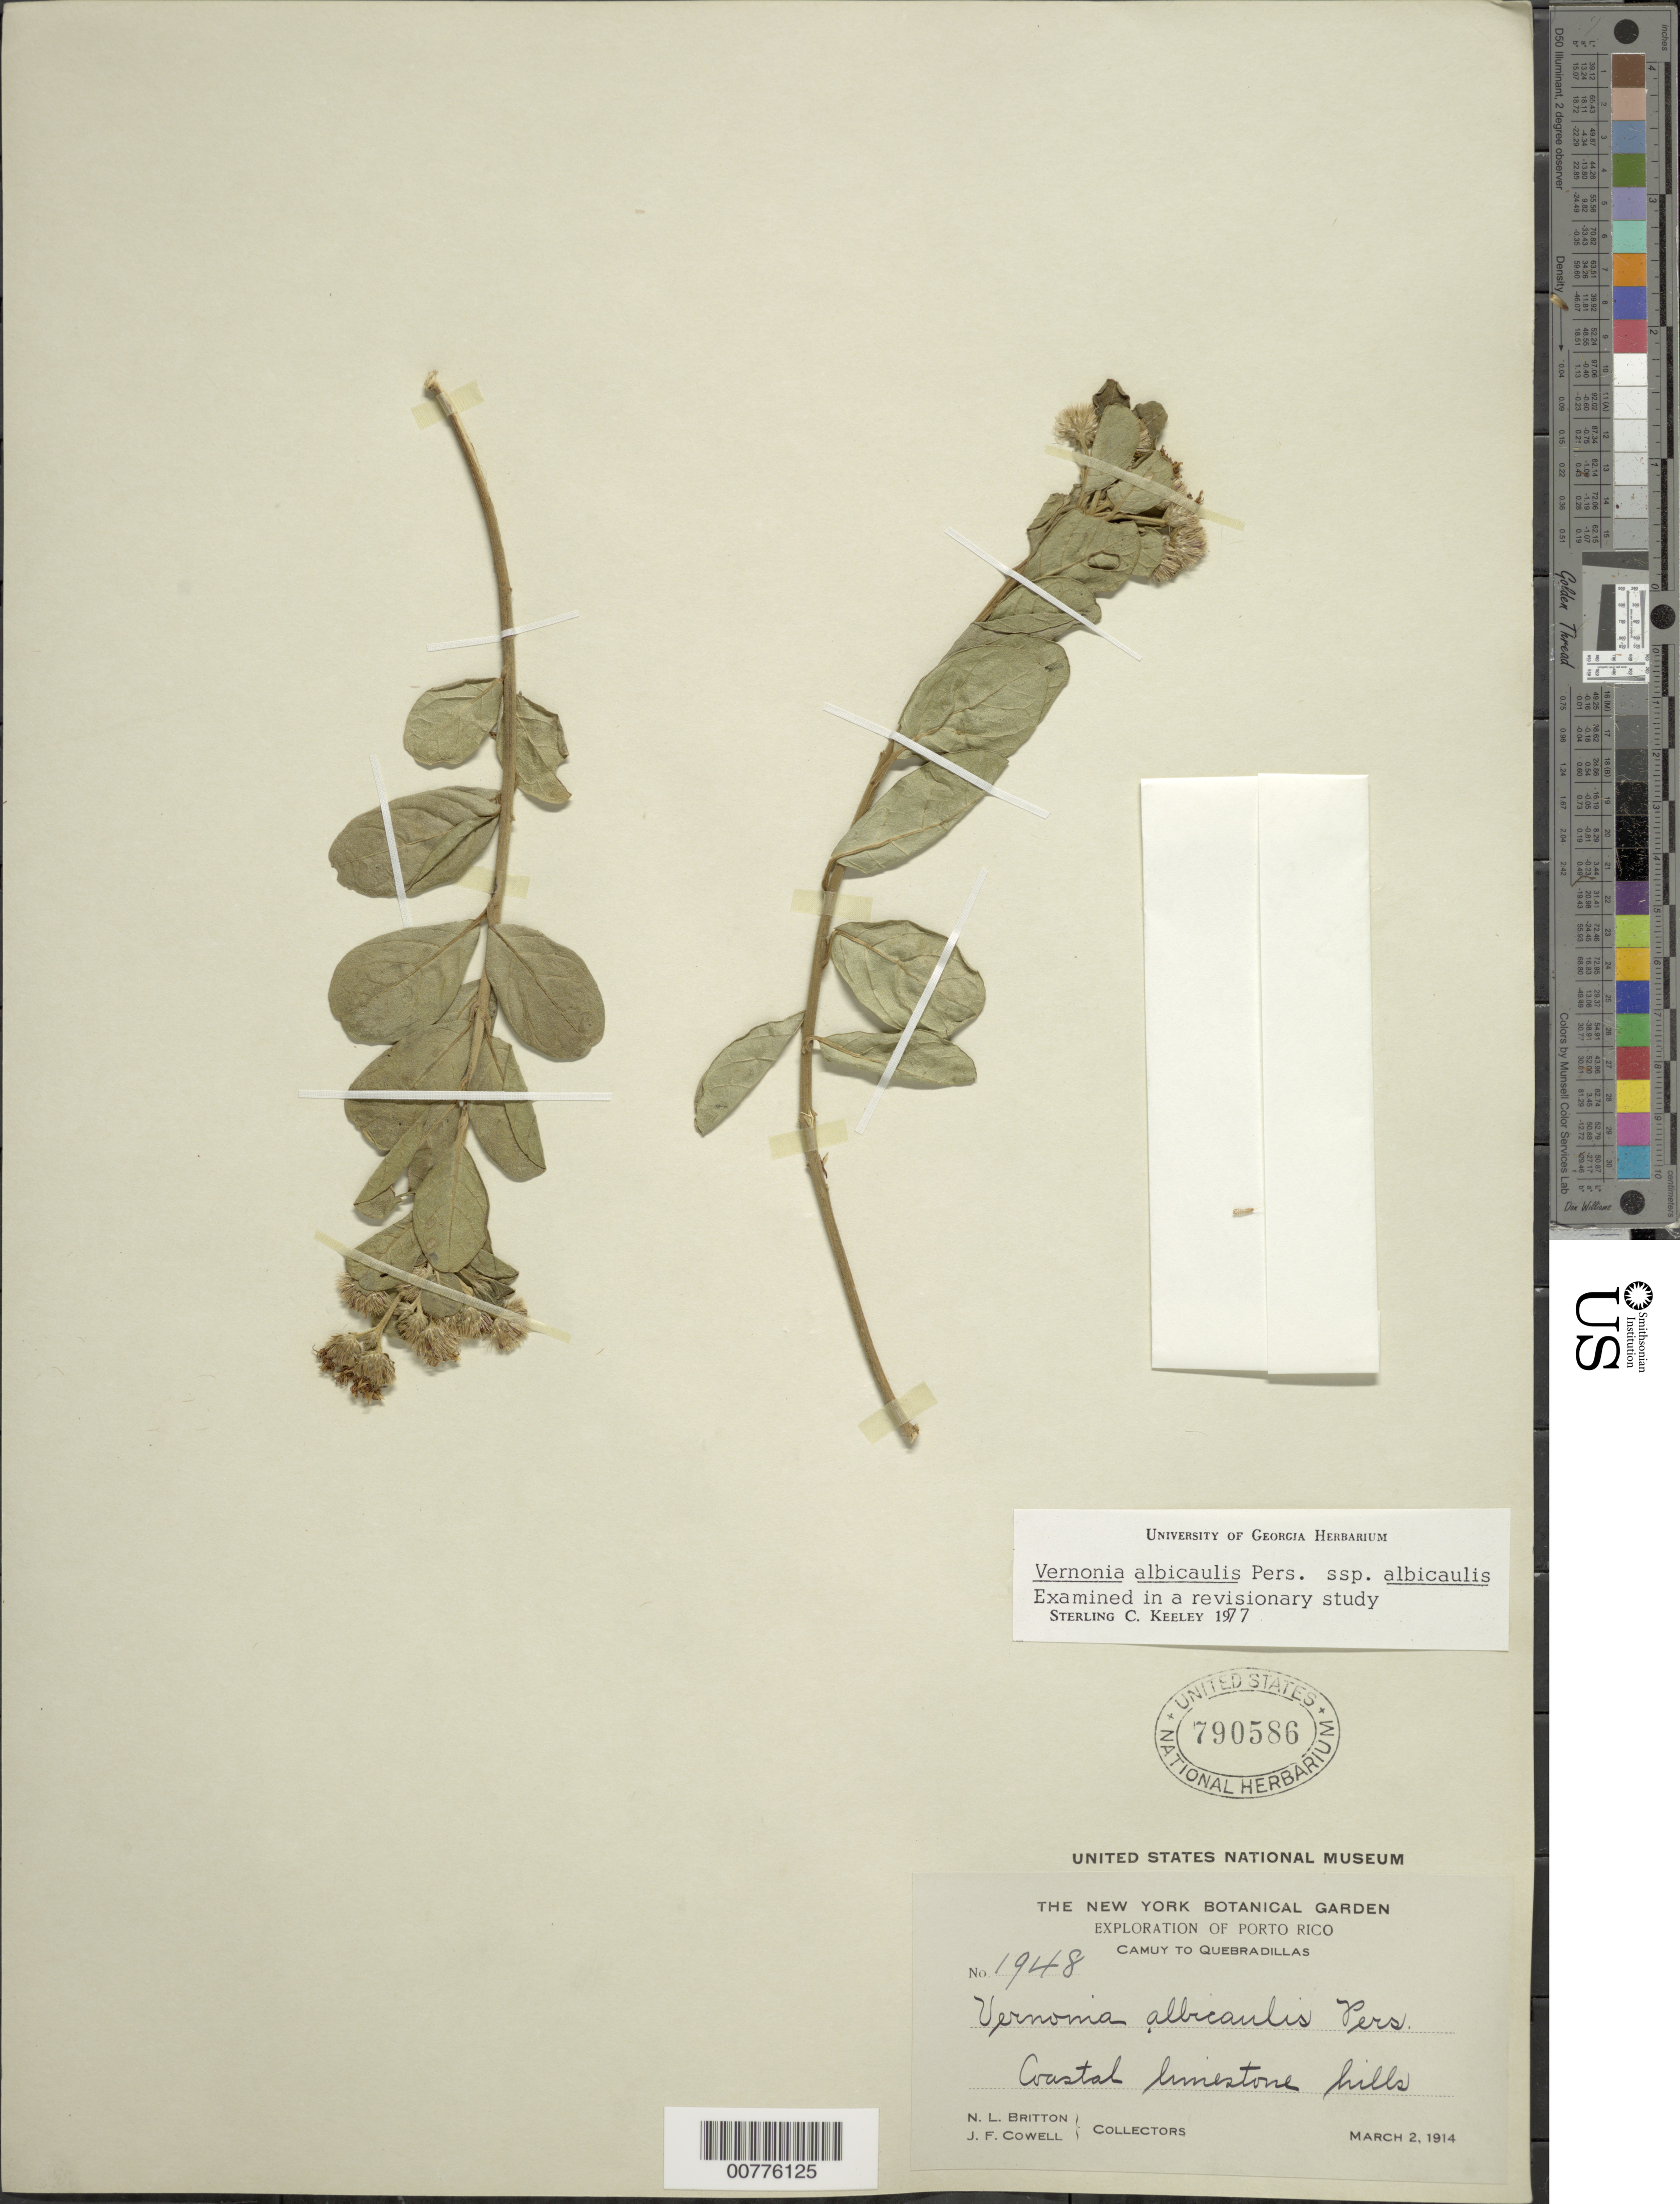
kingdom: Plantae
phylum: Tracheophyta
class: Magnoliopsida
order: Asterales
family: Asteraceae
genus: Lepidaploa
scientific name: Lepidaploa glabra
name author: (Willd.) H. Rob.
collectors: N. Britton & J. F. Cowell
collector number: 1948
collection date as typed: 02 Mar 1914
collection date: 1914-03-02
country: Puerto Rico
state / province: Camuy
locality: Camuy to Quebradillas. Coastal limestone hills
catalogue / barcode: US 790586